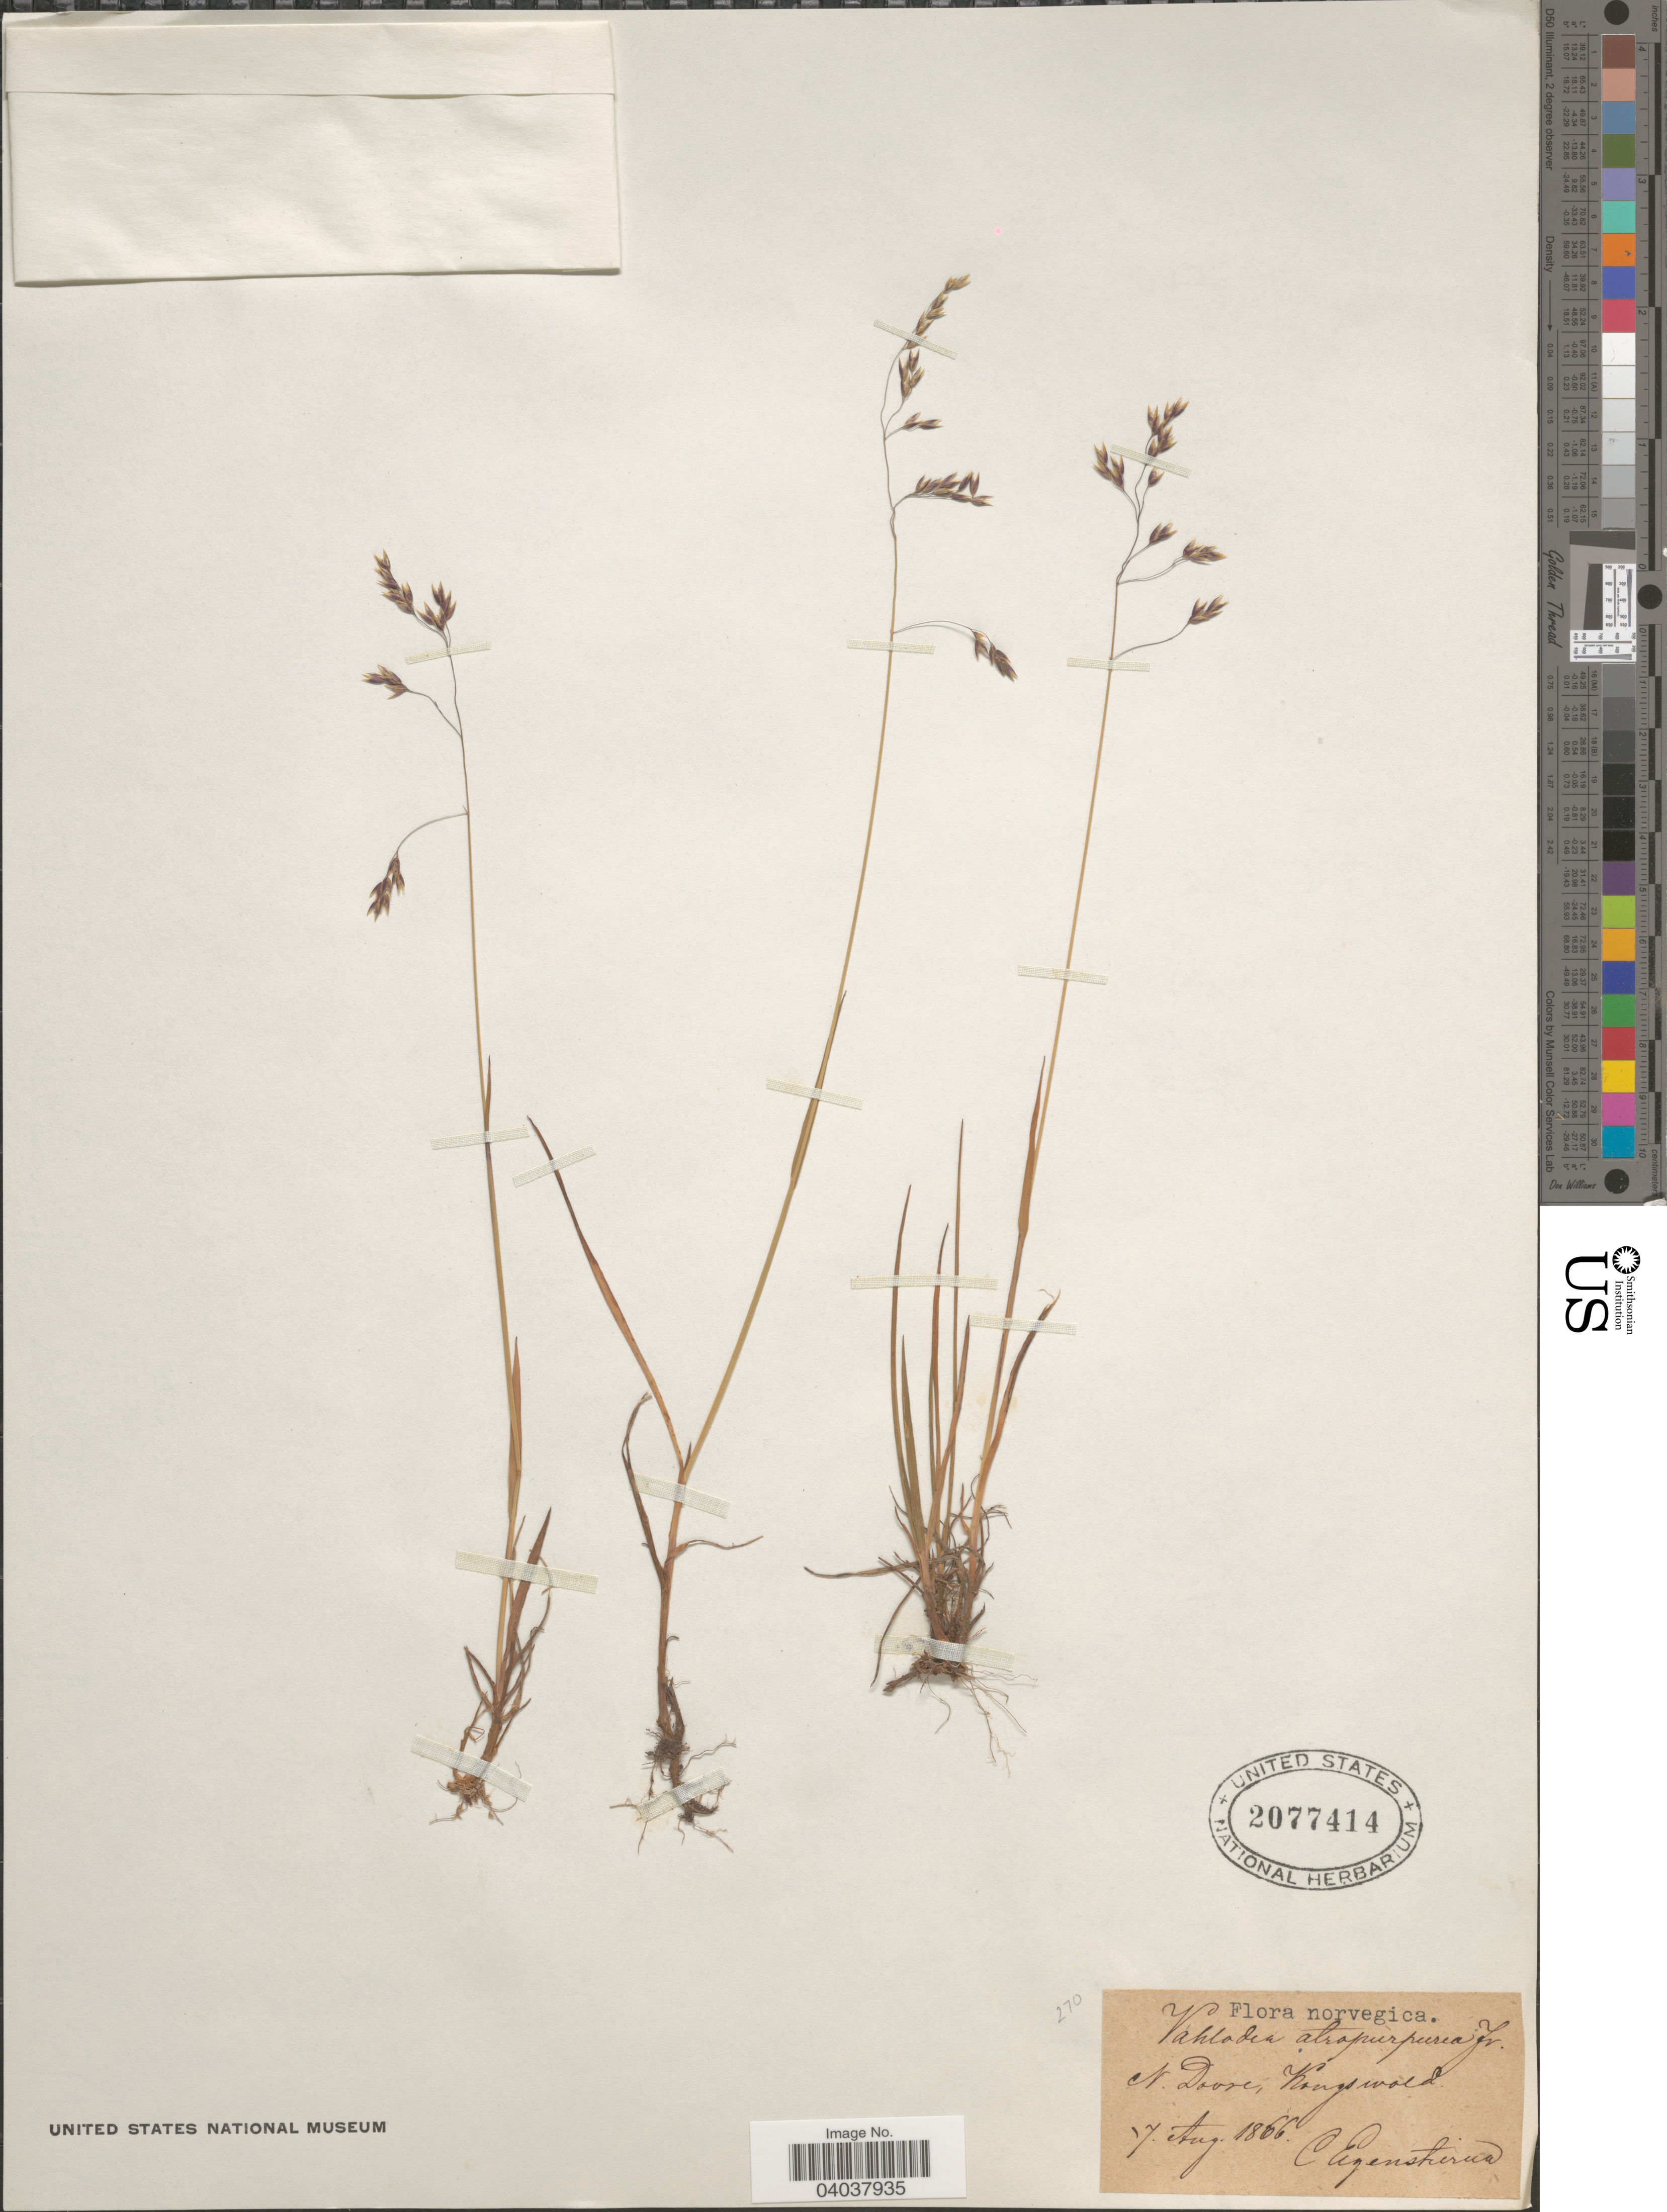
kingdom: Plantae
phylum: Tracheophyta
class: Liliopsida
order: Poales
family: Poaceae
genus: Vahlodea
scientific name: Vahlodea atropurpurea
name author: (Wahlenb.) Fr. ex Hartm.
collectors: C. Eigenstierna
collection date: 1866-08-07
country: Norway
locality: Norvegica. N. Dovre, Kongswold.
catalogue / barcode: US 2077414